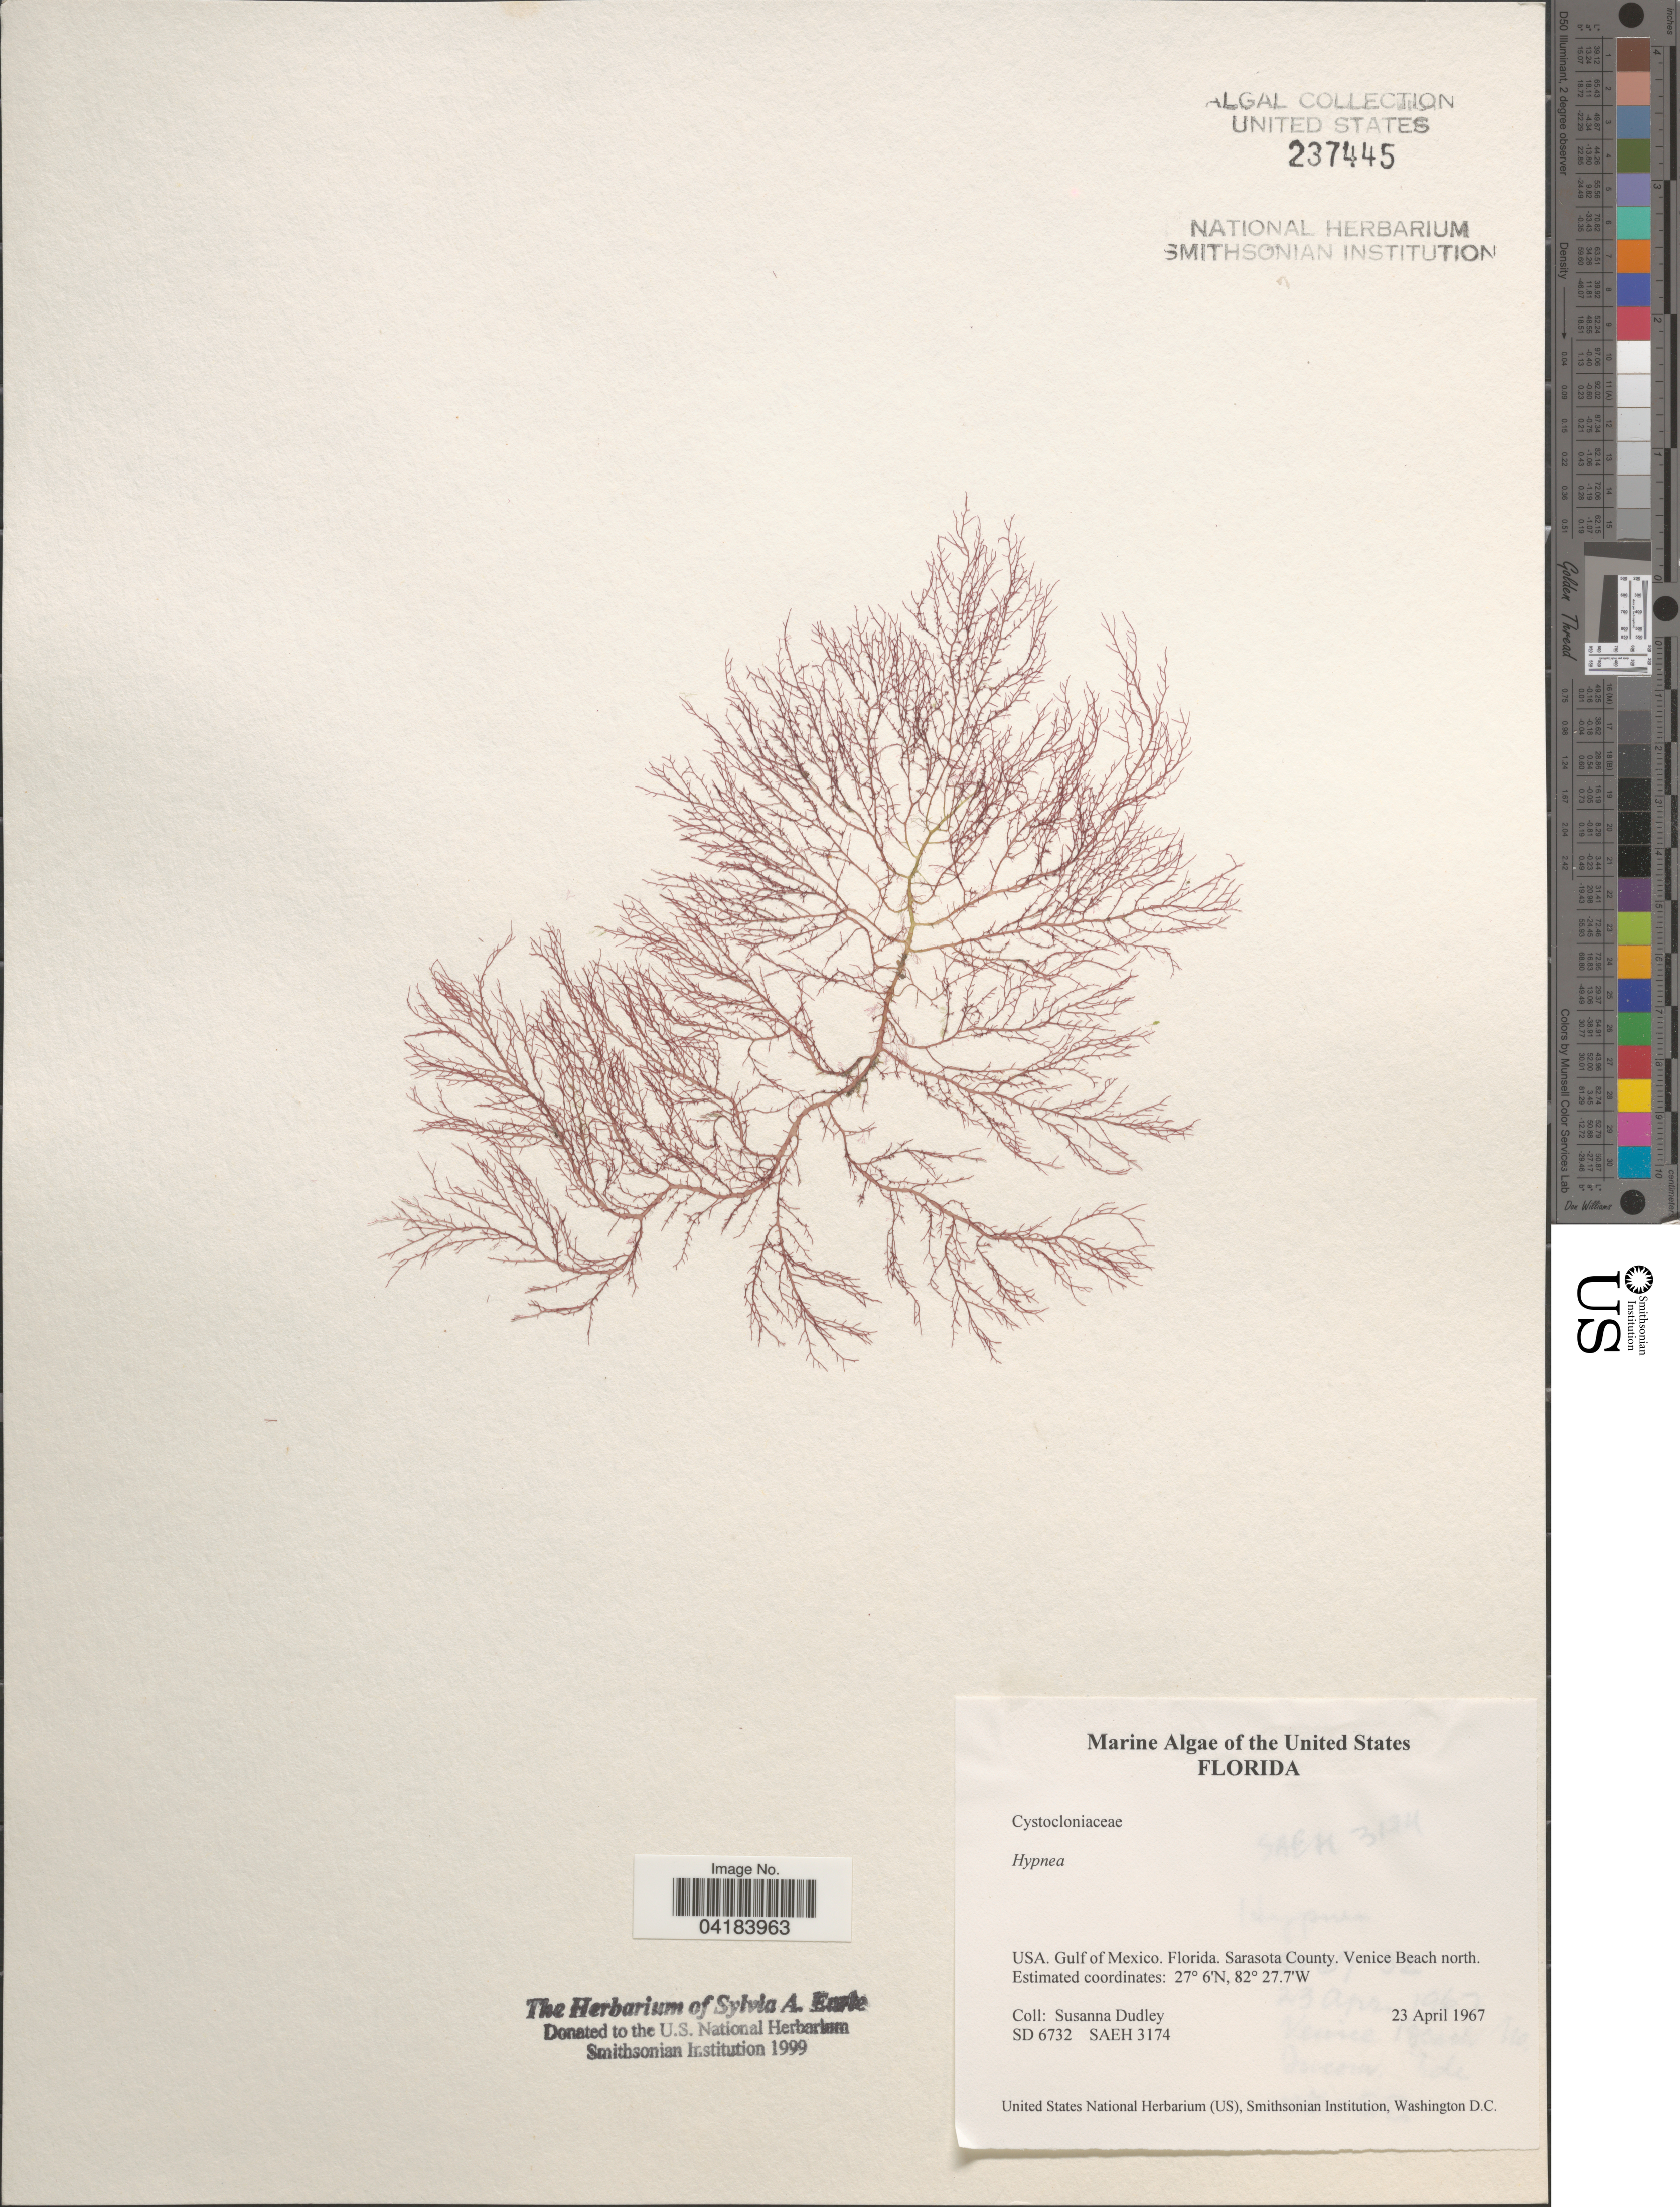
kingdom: Plantae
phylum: Rhodophyta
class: Florideophyceae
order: Gigartinales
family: Cystocloniaceae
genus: Hypnea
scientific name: Hypnea sp.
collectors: S. Dudley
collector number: SE6732/SAEH3174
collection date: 1967-04-23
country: United States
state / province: Florida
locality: Gulf of Mexico. Sarasota County. Venice Beach north.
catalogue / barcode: US 237445